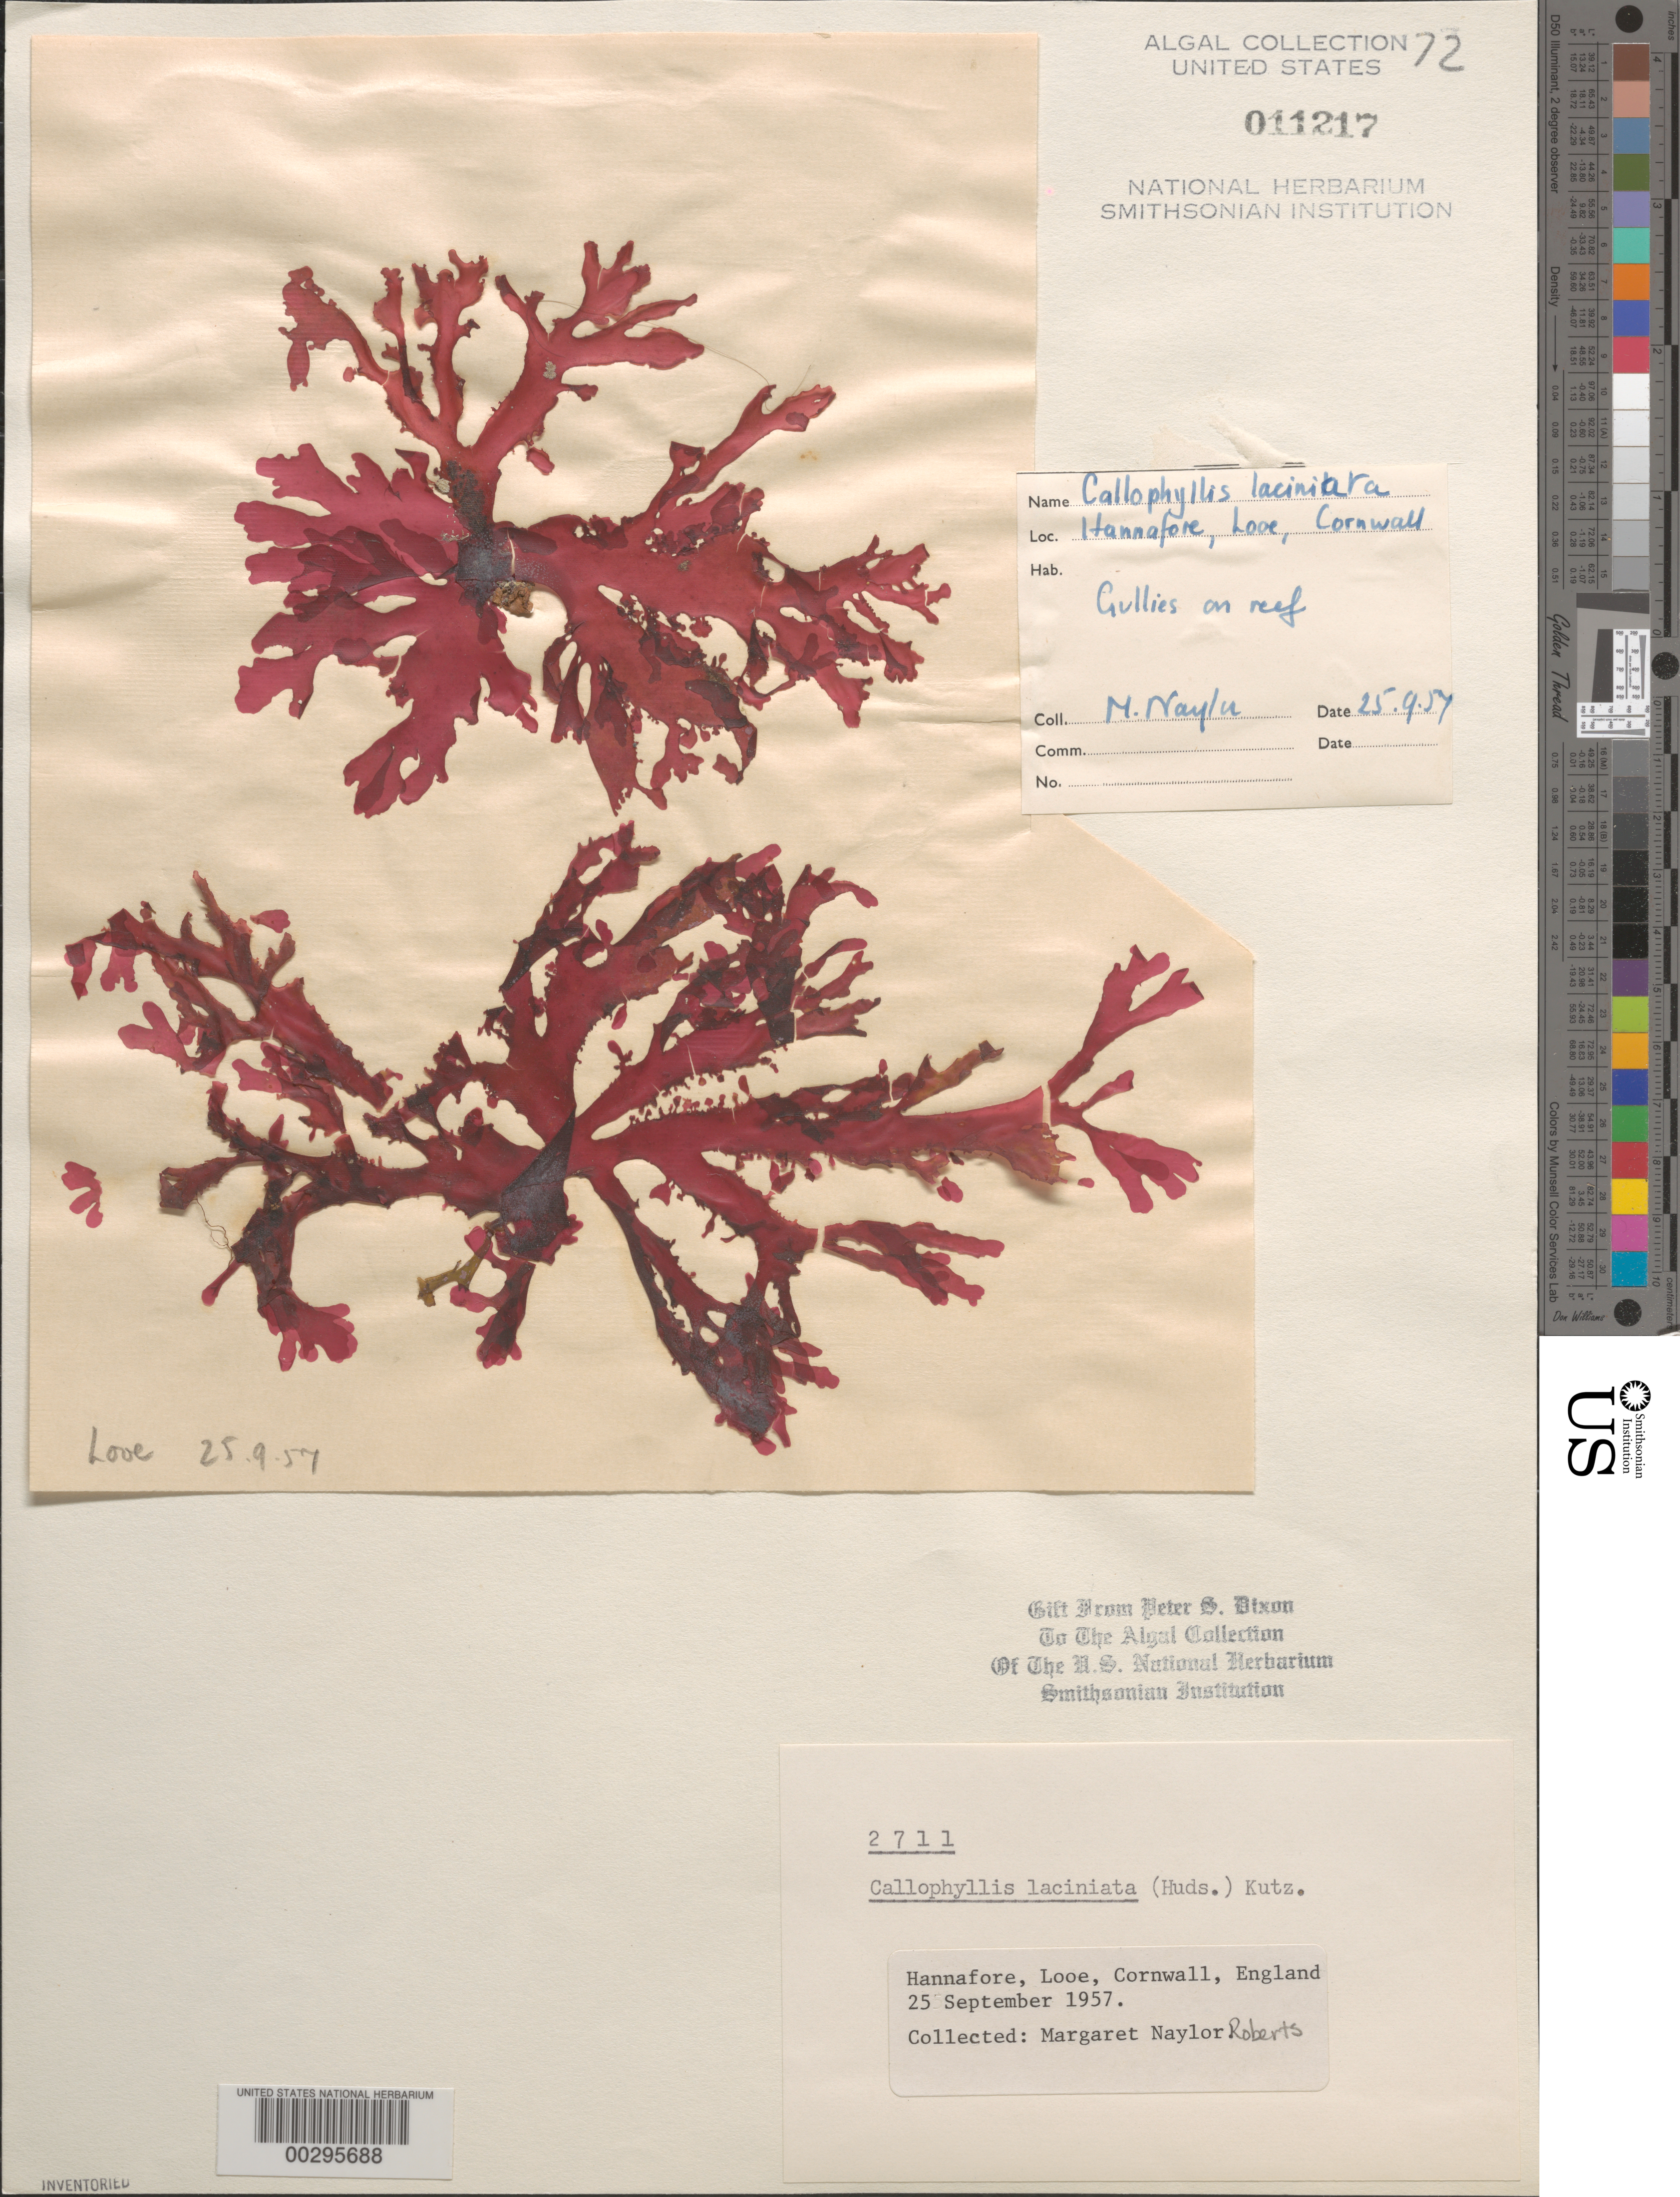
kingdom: Plantae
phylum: Rhodophyta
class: Florideophyceae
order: Gigartinales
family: Kallymeniaceae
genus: Metacallophyllis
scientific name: Metacallophyllis laciniata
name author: (Hudson) Vergés & L. Le Gall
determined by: Algae name updating Project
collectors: M. Roberts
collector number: PSD 2711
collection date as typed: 25 Sep 1957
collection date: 1957-09-25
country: United Kingdom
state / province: England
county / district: Cornwall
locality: Hannafore, Looe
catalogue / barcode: US 11217